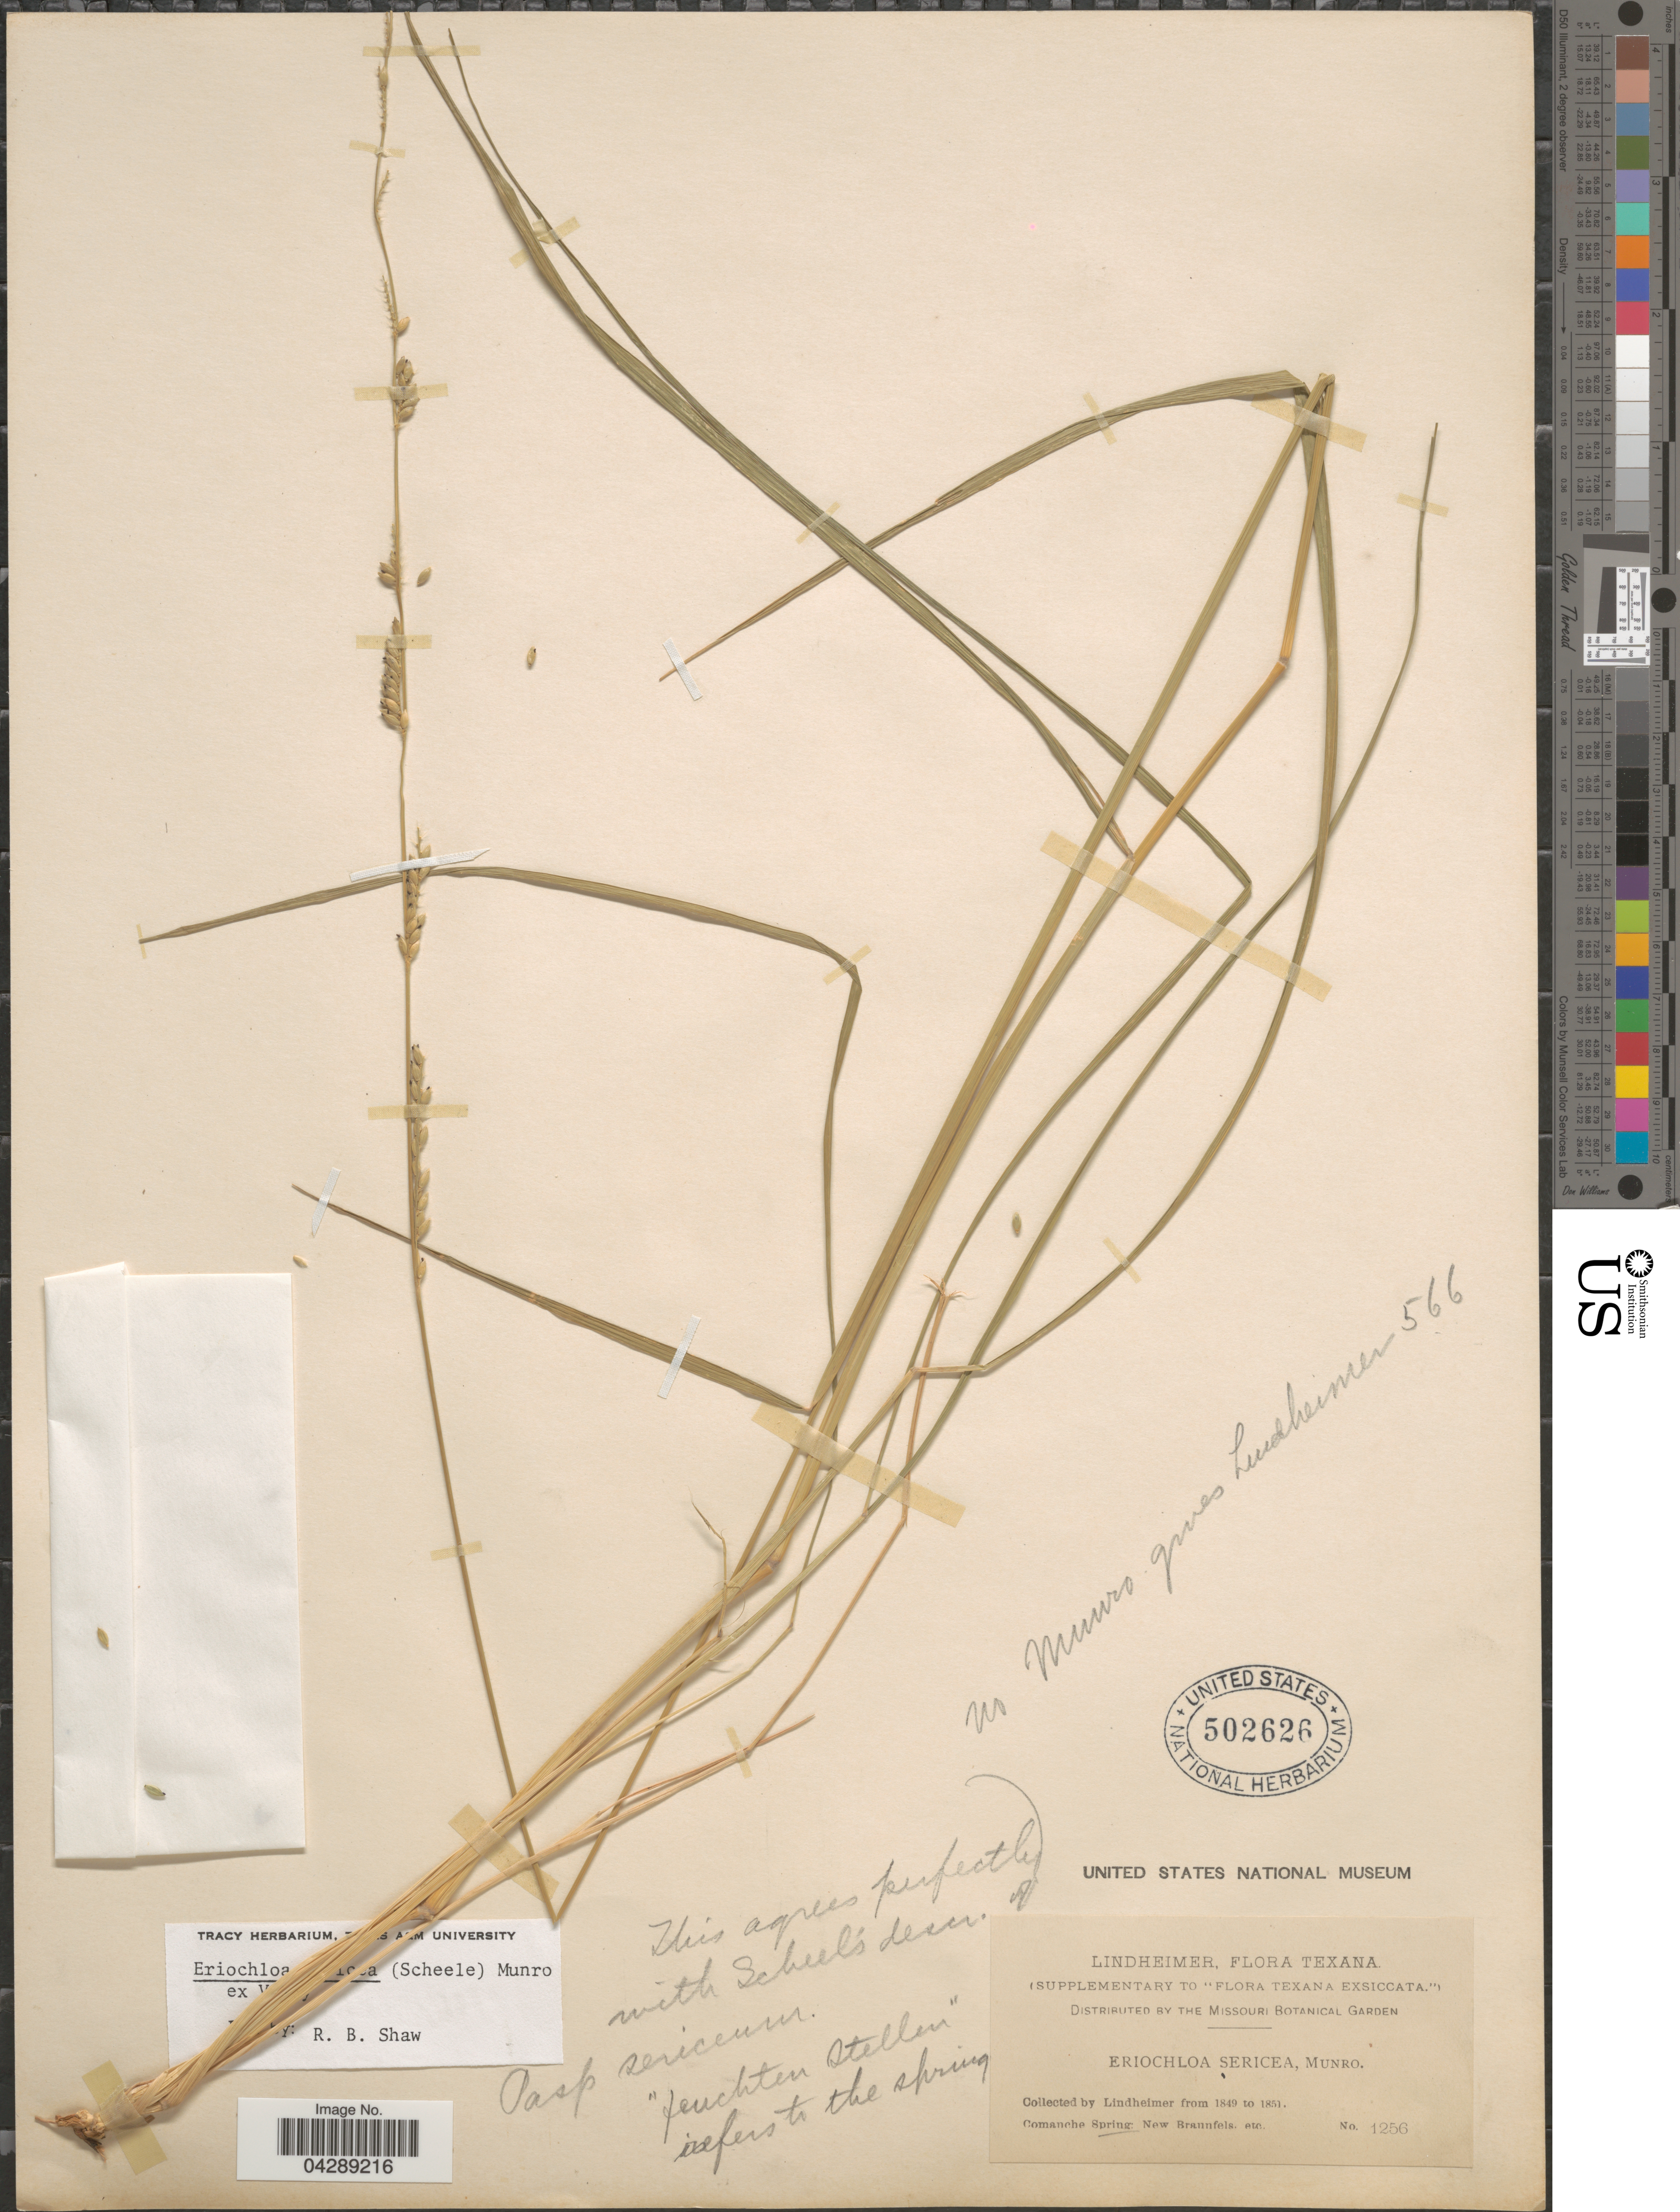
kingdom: Plantae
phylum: Tracheophyta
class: Liliopsida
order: Poales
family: Poaceae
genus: Eriochloa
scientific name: Eriochloa sericea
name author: (Scheele) Munro ex Vasey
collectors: -. Lindheimer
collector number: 1256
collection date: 1849/1851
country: United States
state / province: Texas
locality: Texana. Comanche Spring, New Braunfels.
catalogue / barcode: US 502626